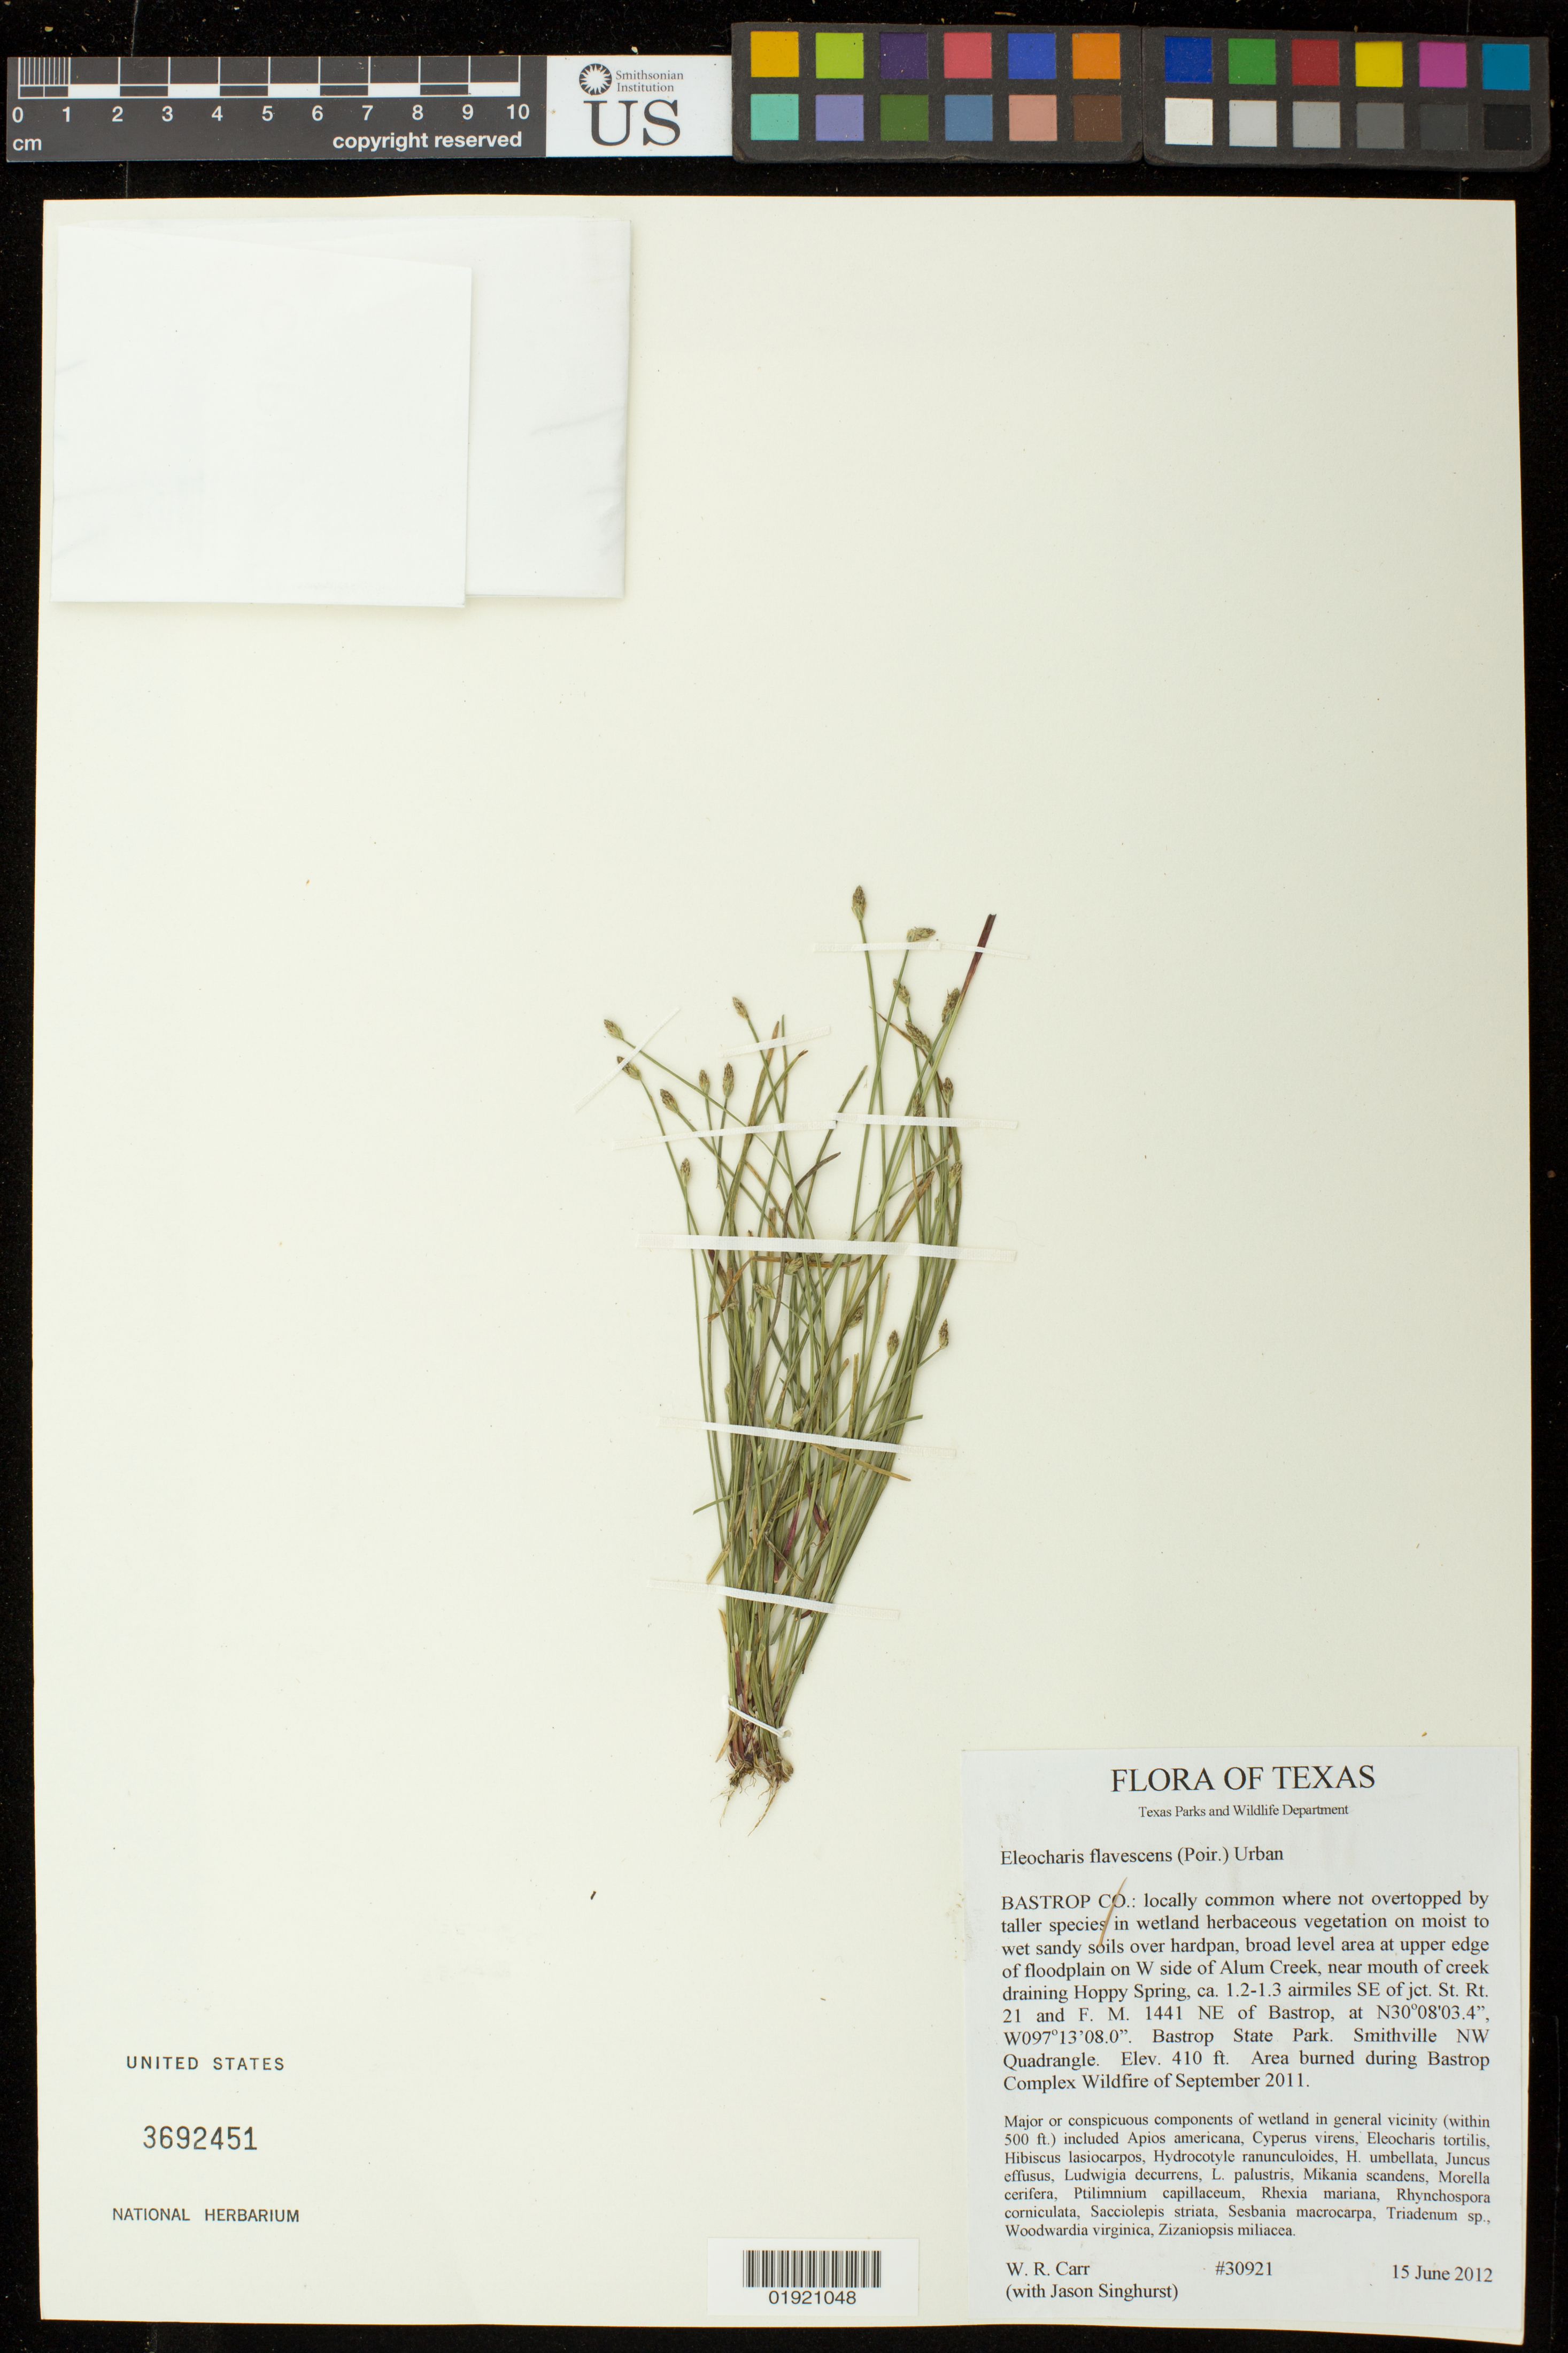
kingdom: Plantae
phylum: Tracheophyta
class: Liliopsida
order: Poales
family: Cyperaceae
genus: Eleocharis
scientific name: Eleocharis flavescens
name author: (Poir.) Urb.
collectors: W. Carr & J. Singhurst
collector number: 30921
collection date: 2012-06-15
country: United States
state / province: Texas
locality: Bastrop Co.: broad level area at upper edge of floodplain on W side of Alum Creek, near mouth of creek draining Hoppy Spring, ca. 1.2-1.3 airmiles SE of jct. St. Rt. 21 and F.M. 1441 NE of Bastrop, Bastrop State Park. Smithville NW Quadrangle. Area burned during Bastrop Complex Wildfire of September 2011.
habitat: Locally common where not overtopped by taller species in wetland herbaceous vegetation on moist to wet sandy soils over hardpan.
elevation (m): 125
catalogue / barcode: US 3692451